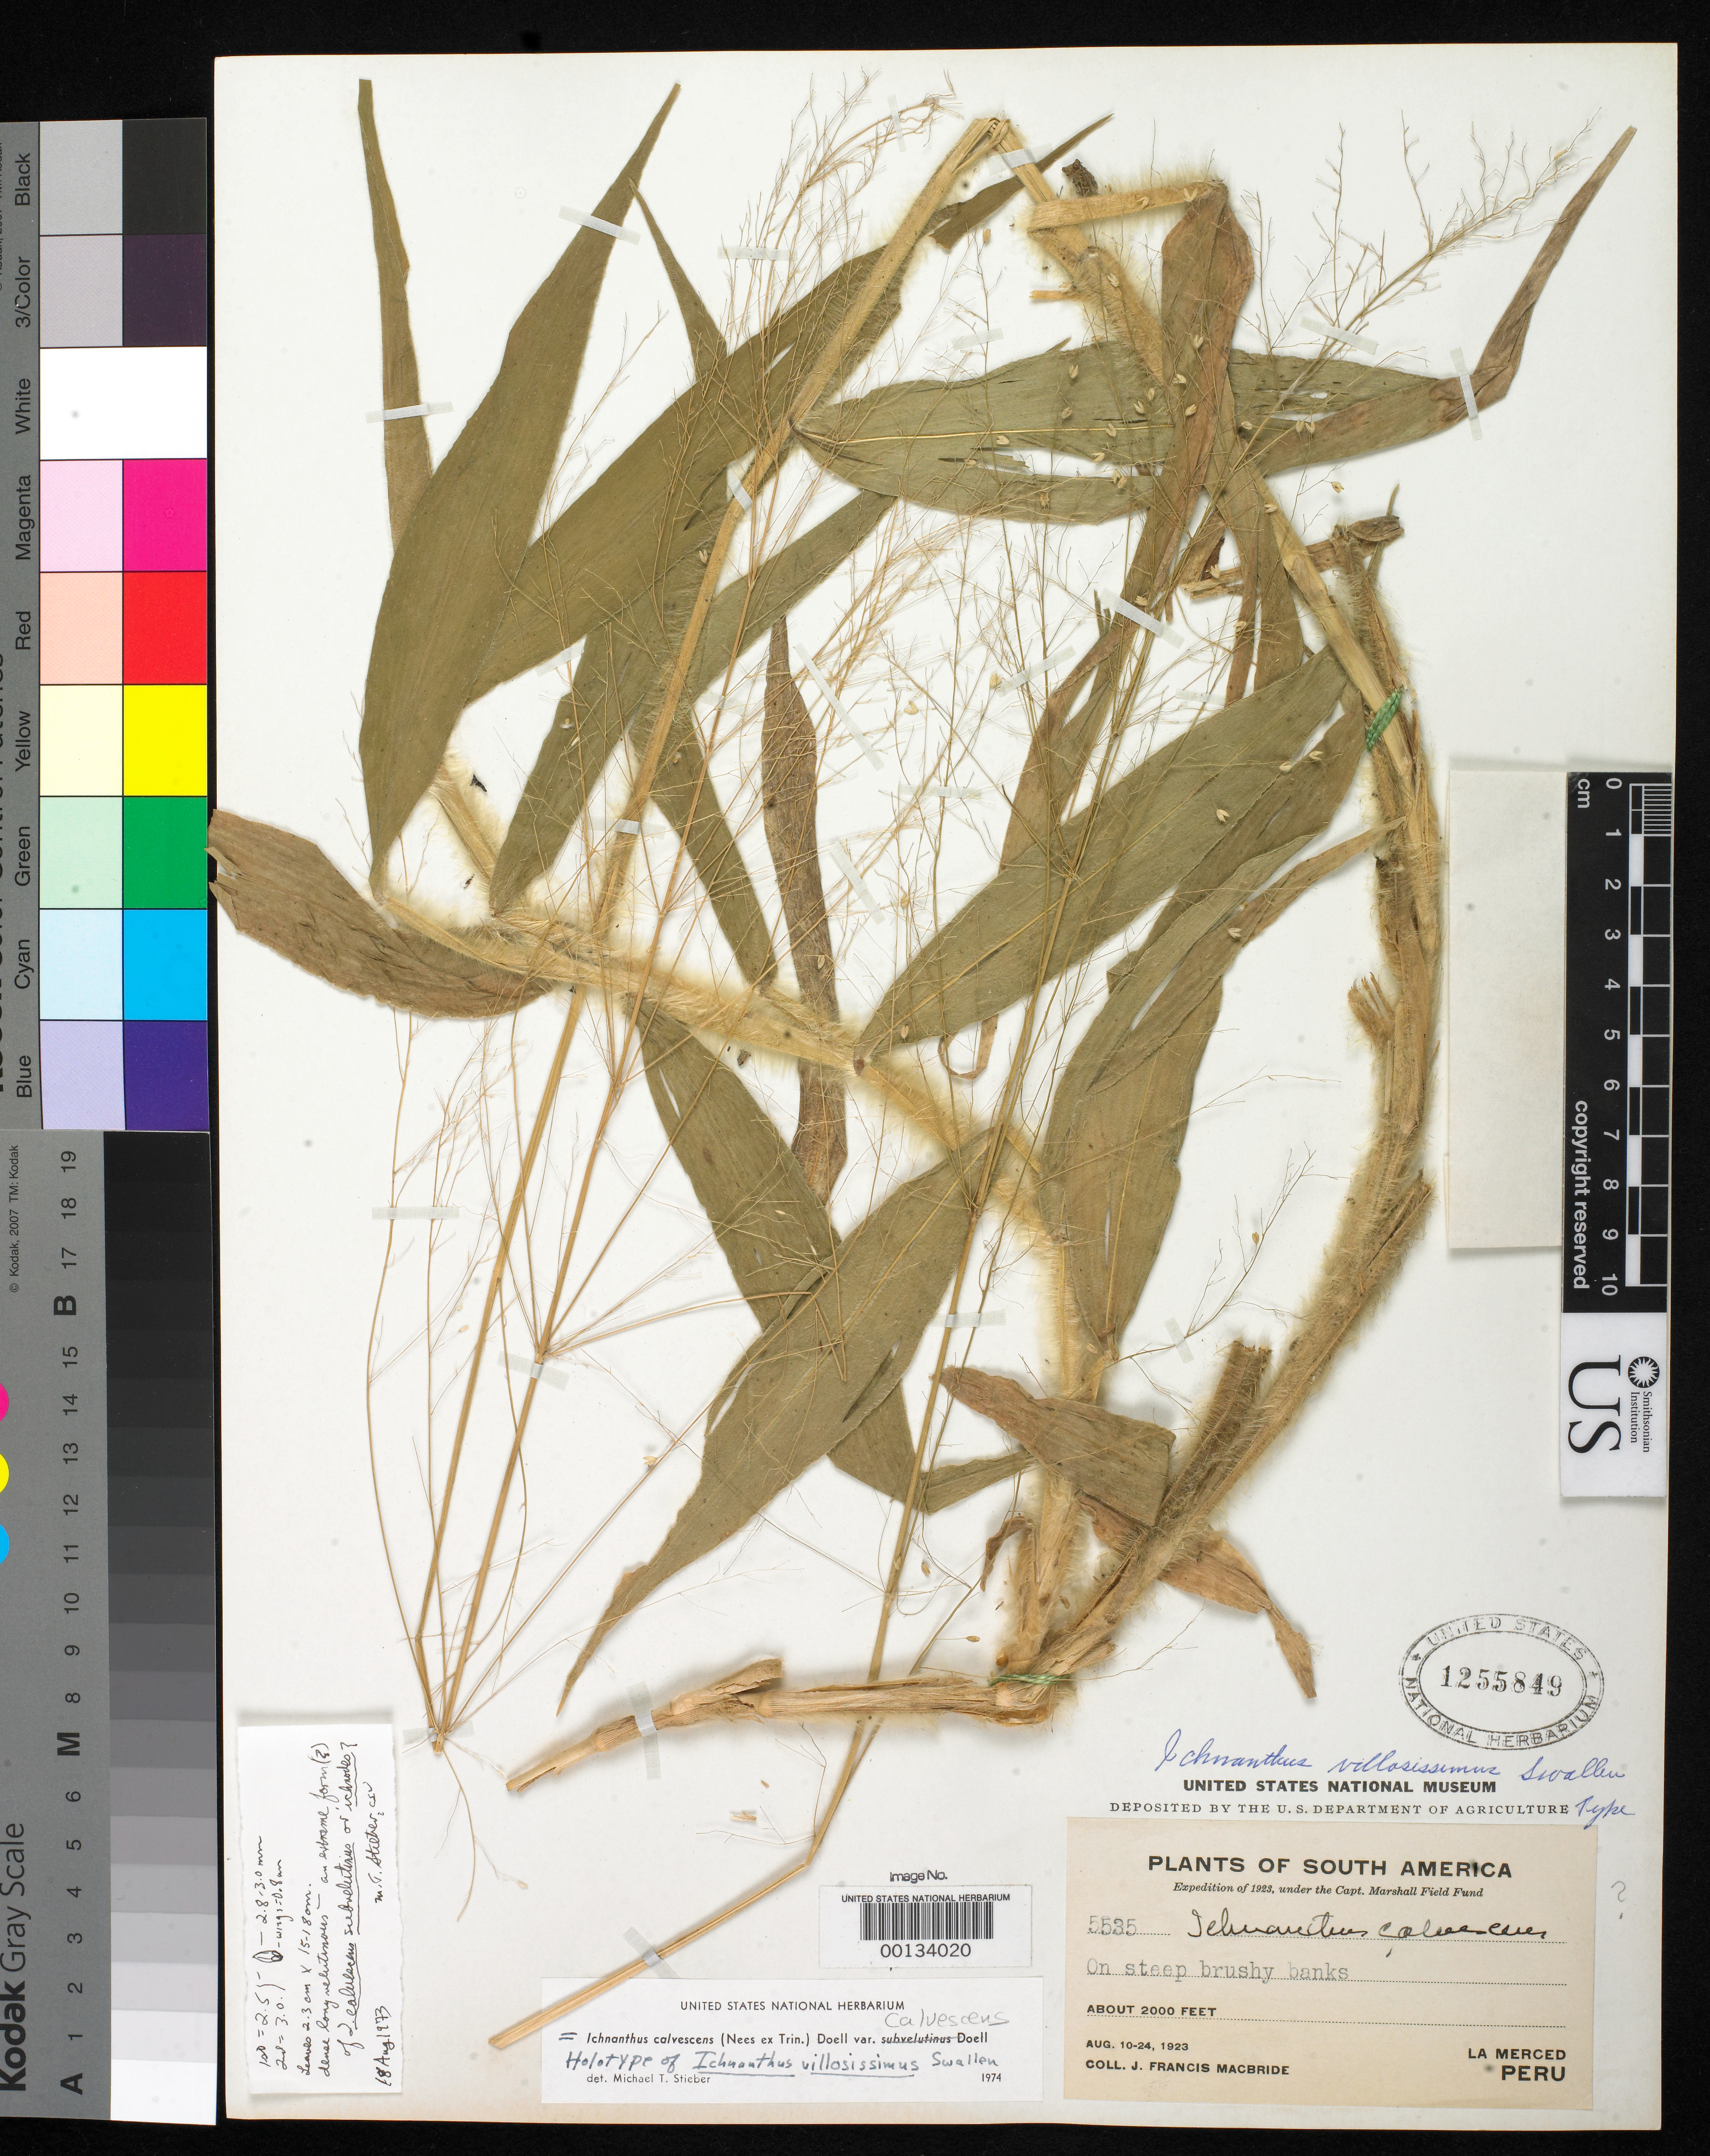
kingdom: Plantae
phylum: Tracheophyta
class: Liliopsida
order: Poales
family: Poaceae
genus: Ichnanthus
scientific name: Ichnanthus villosissimus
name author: Swallen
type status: Holotype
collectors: J. F. Macbride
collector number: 5535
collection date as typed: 10 Aug 1923 to 24 Aug 1923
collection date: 1923-08-10/1923-08-24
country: Peru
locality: La Merced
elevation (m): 610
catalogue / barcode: US 1255849